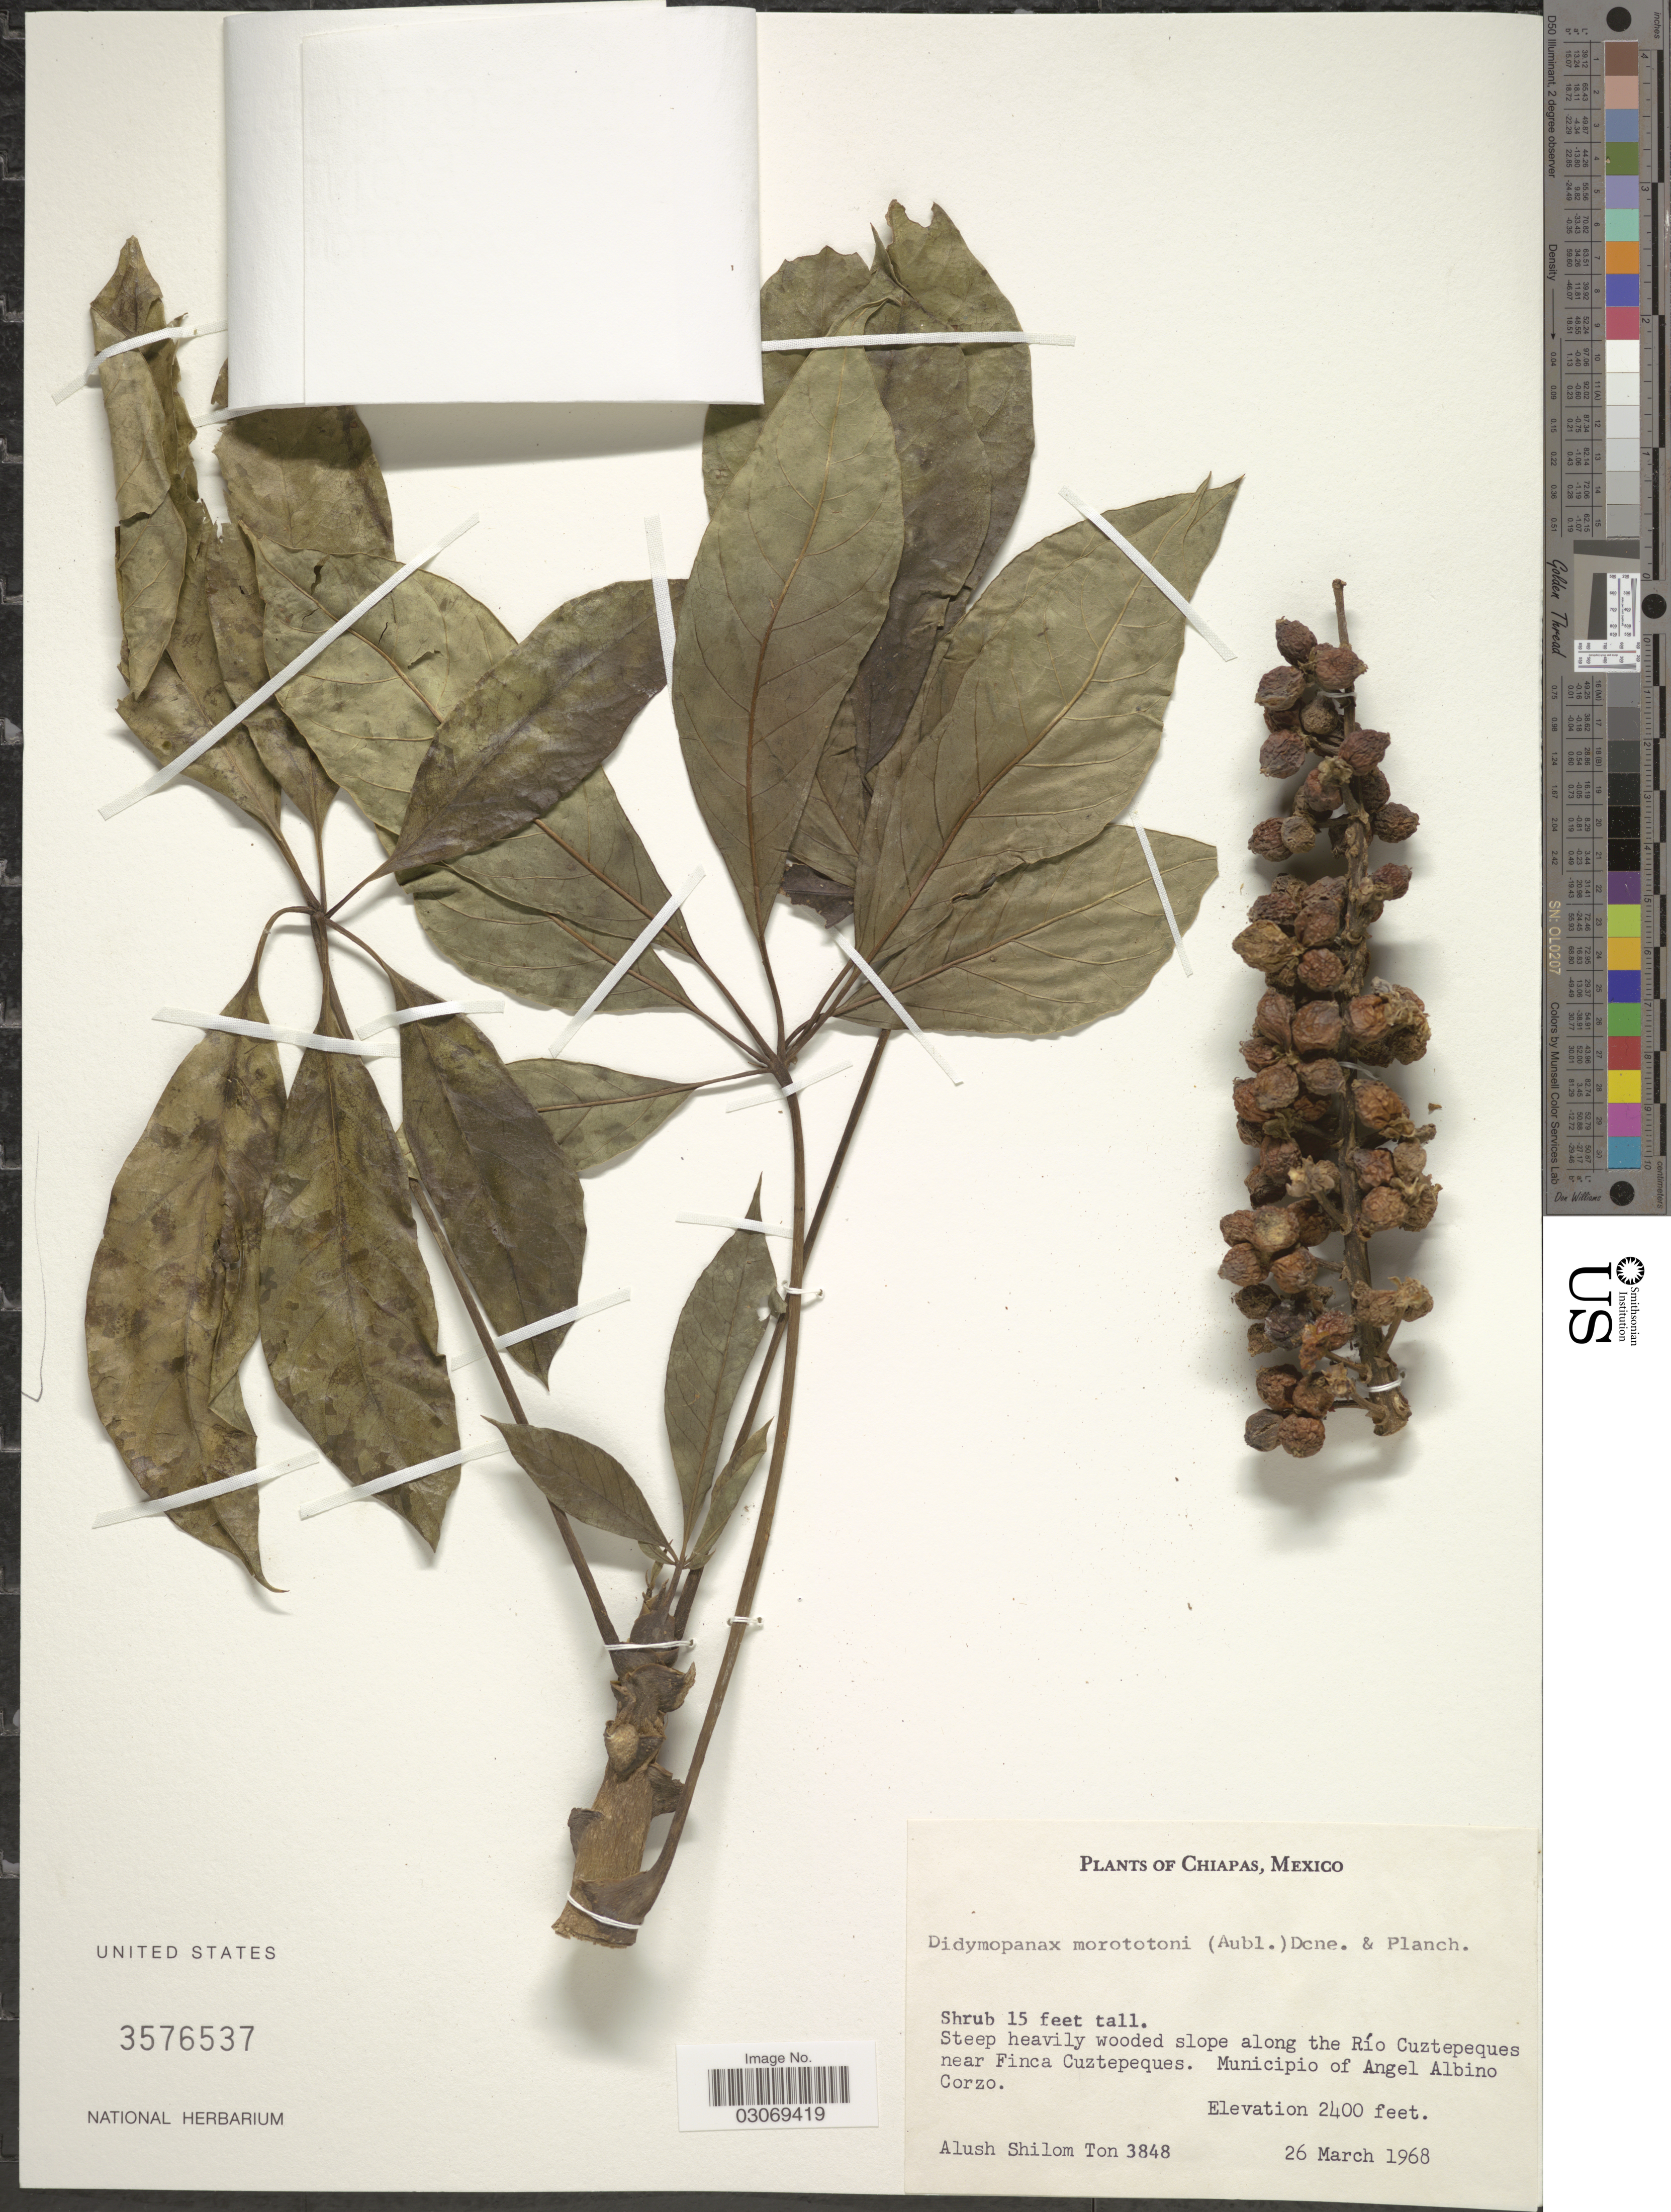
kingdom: Plantae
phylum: Tracheophyta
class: Magnoliopsida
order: Apiales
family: Araliaceae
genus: Schefflera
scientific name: Schefflera sp.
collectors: A. M. Ton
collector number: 3848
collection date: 1968-03-26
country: Mexico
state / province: Chiapas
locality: Along the Río Cuztepeques near Finca Cuztepeques. Municipio of Angel Albino Corzo.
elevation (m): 732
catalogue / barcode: US 3576537